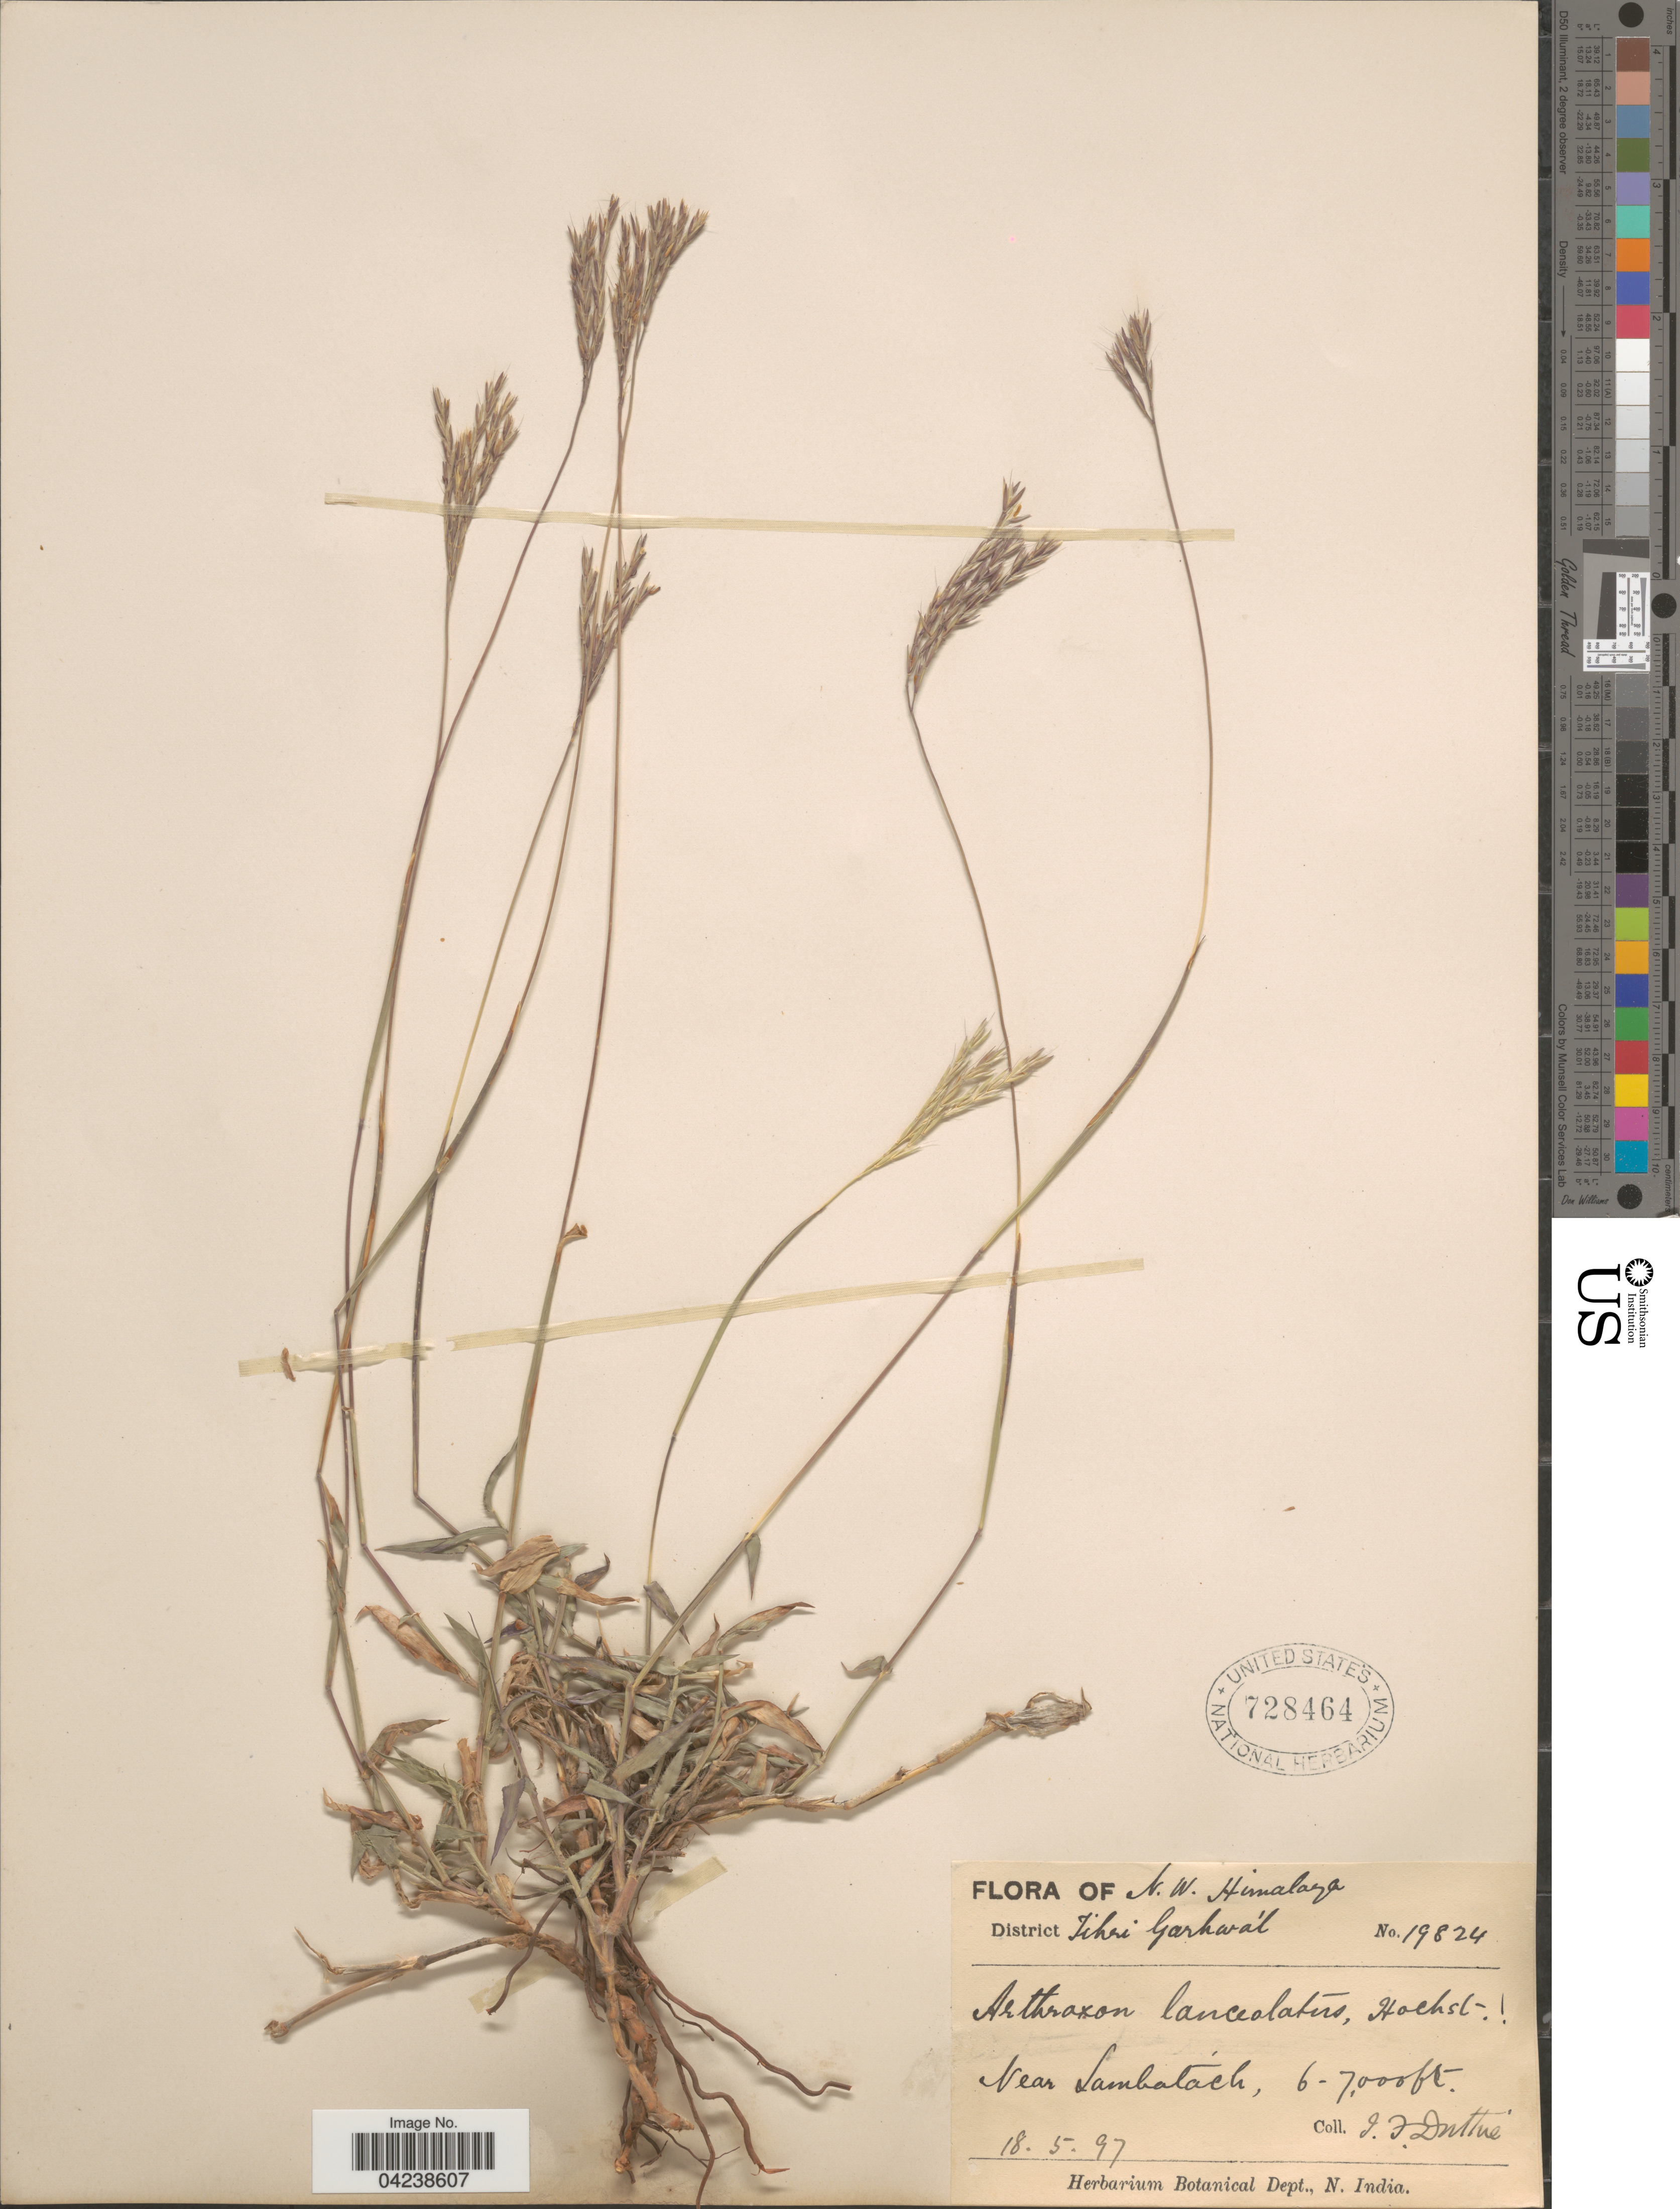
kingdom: Plantae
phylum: Tracheophyta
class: Liliopsida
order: Poales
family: Poaceae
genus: Arthraxon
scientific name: Arthraxon lanceolatus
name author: (Roxb.) Hochst.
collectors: J. F. Duthie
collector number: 19824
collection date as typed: Transcribed d/m/y: 18/5/97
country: India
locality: N. W. Himalaya. District Tihri Garhwál. Near Lambatach.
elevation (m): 1829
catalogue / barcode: US 728464